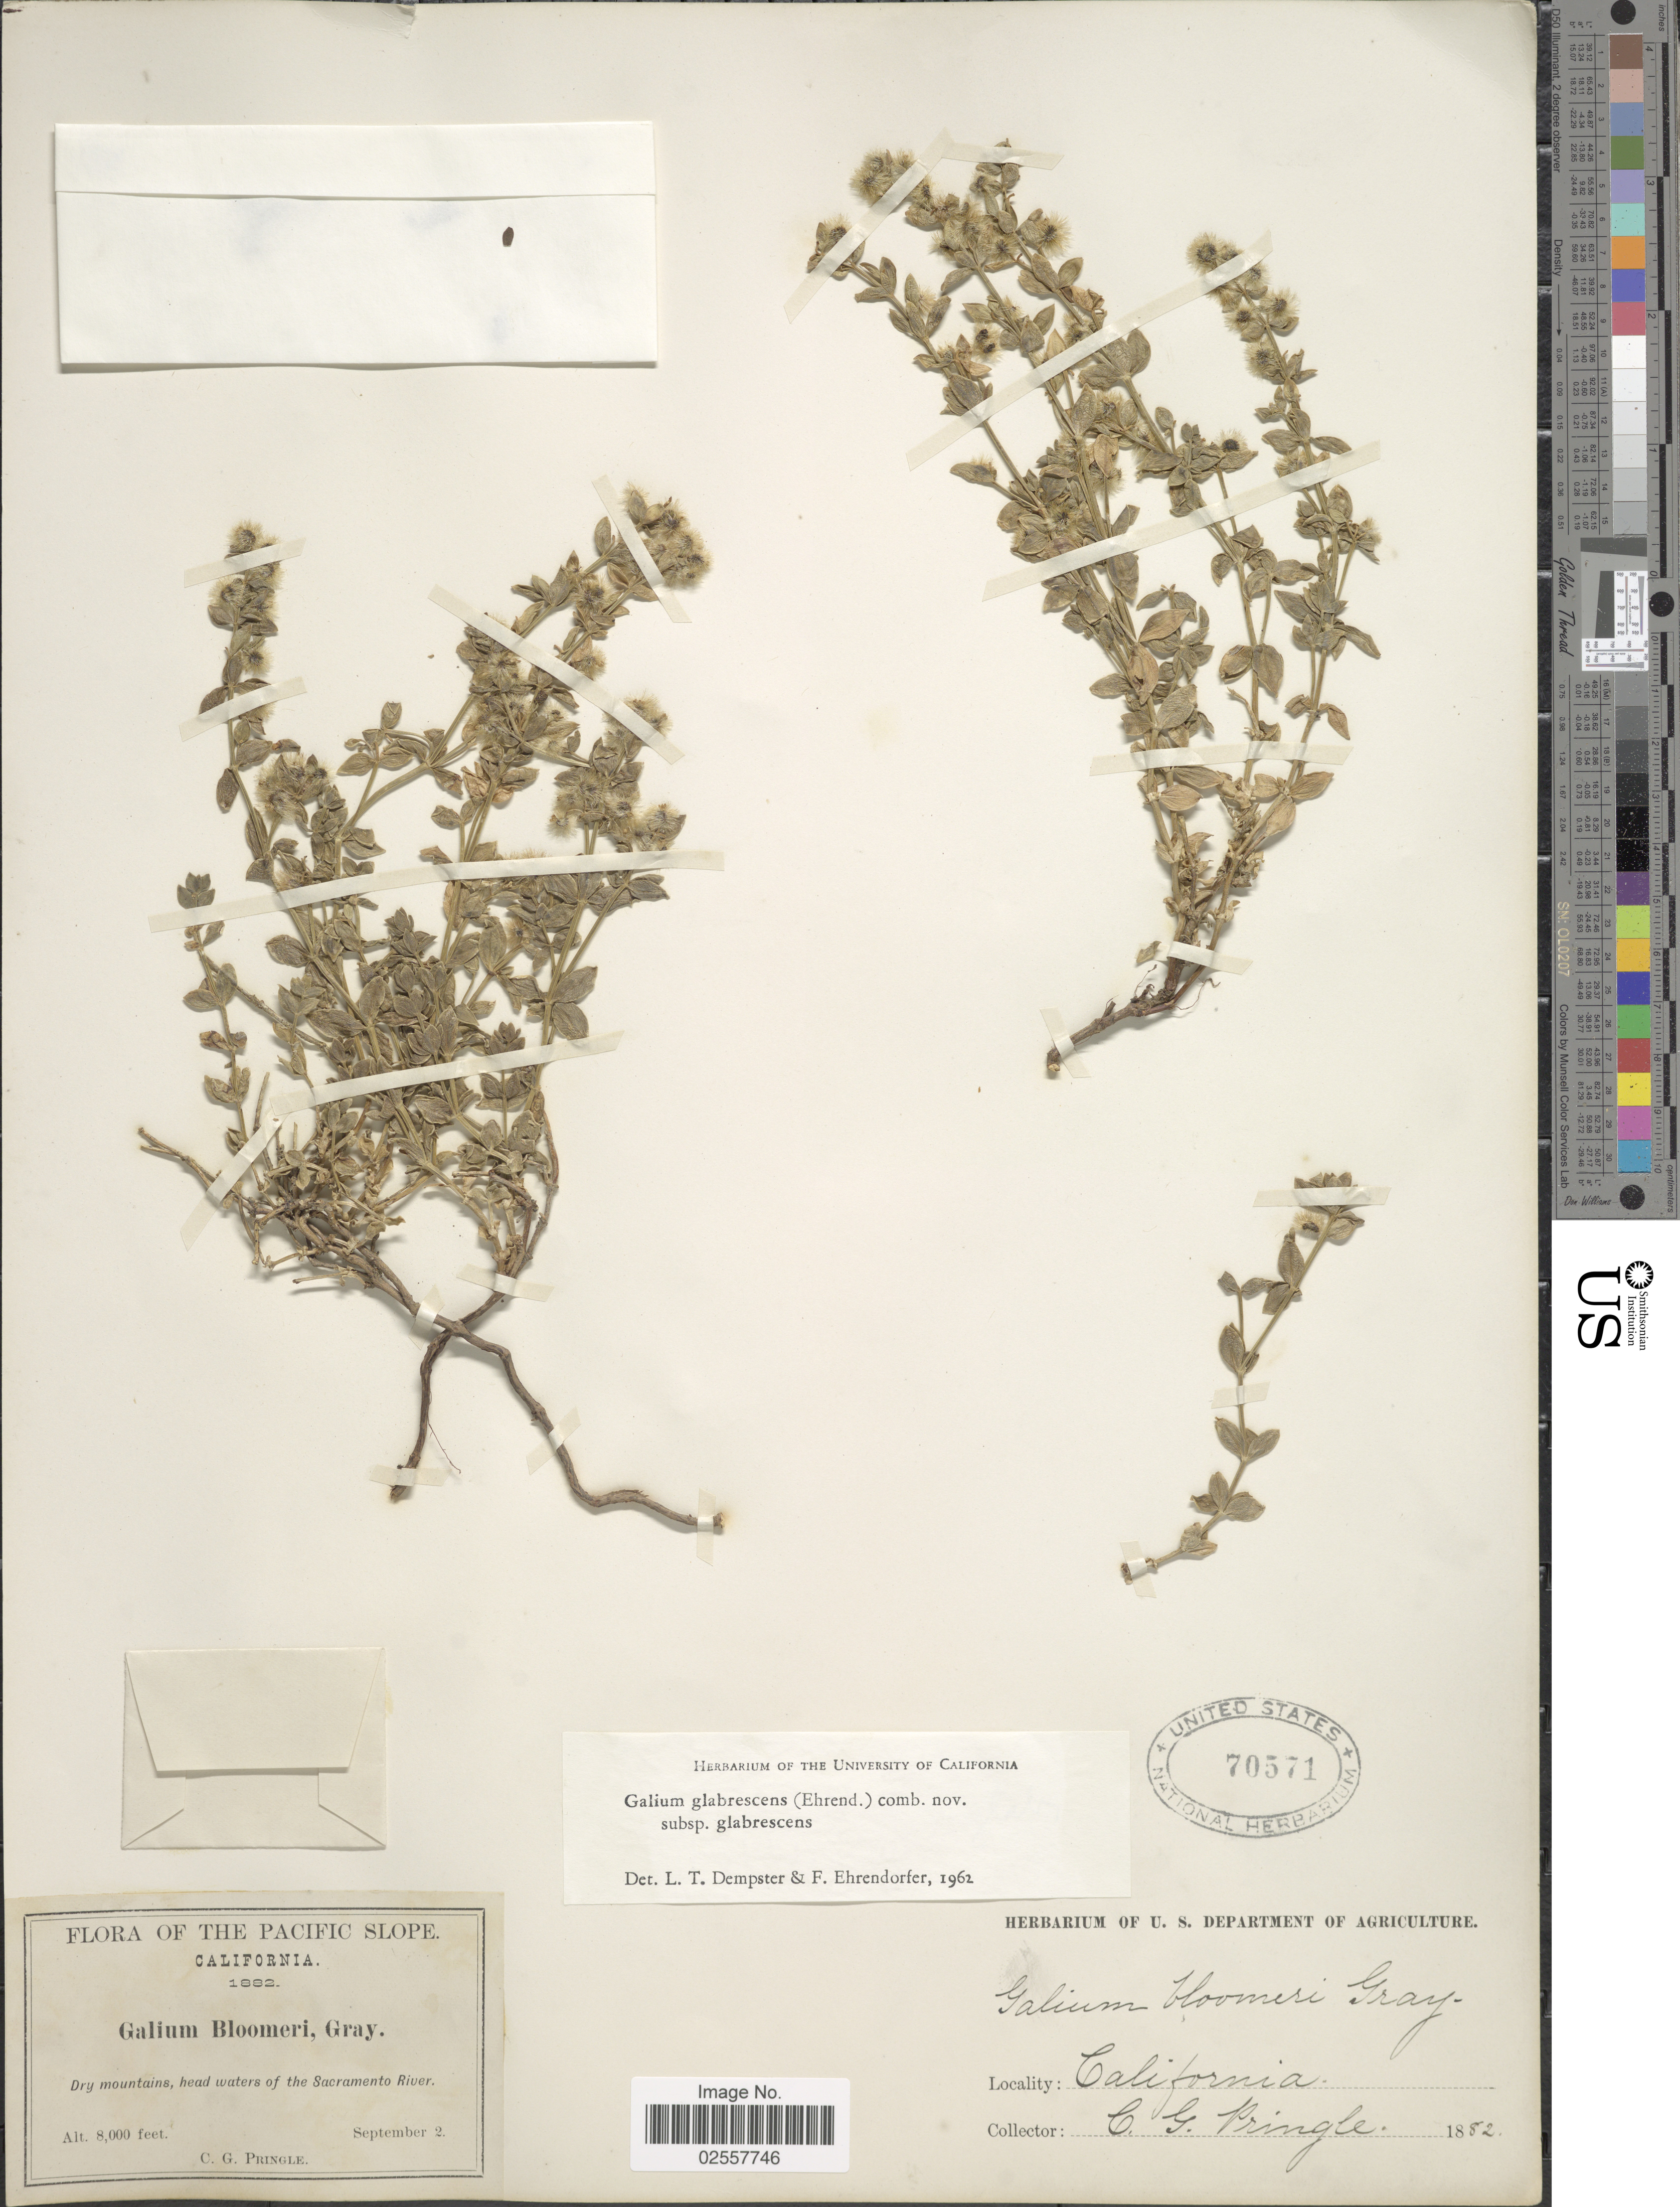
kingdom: Plantae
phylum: Tracheophyta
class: Magnoliopsida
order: Gentianales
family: Rubiaceae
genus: Galium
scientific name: Galium glabrescens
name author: (Ehrend.) Dempster & Ehrend.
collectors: C. G. Pringle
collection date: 1882-09-02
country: United States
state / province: California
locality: Pacific Slope. Dry mountains, head waters of the Sacramento River.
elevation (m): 2438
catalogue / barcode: US 70571